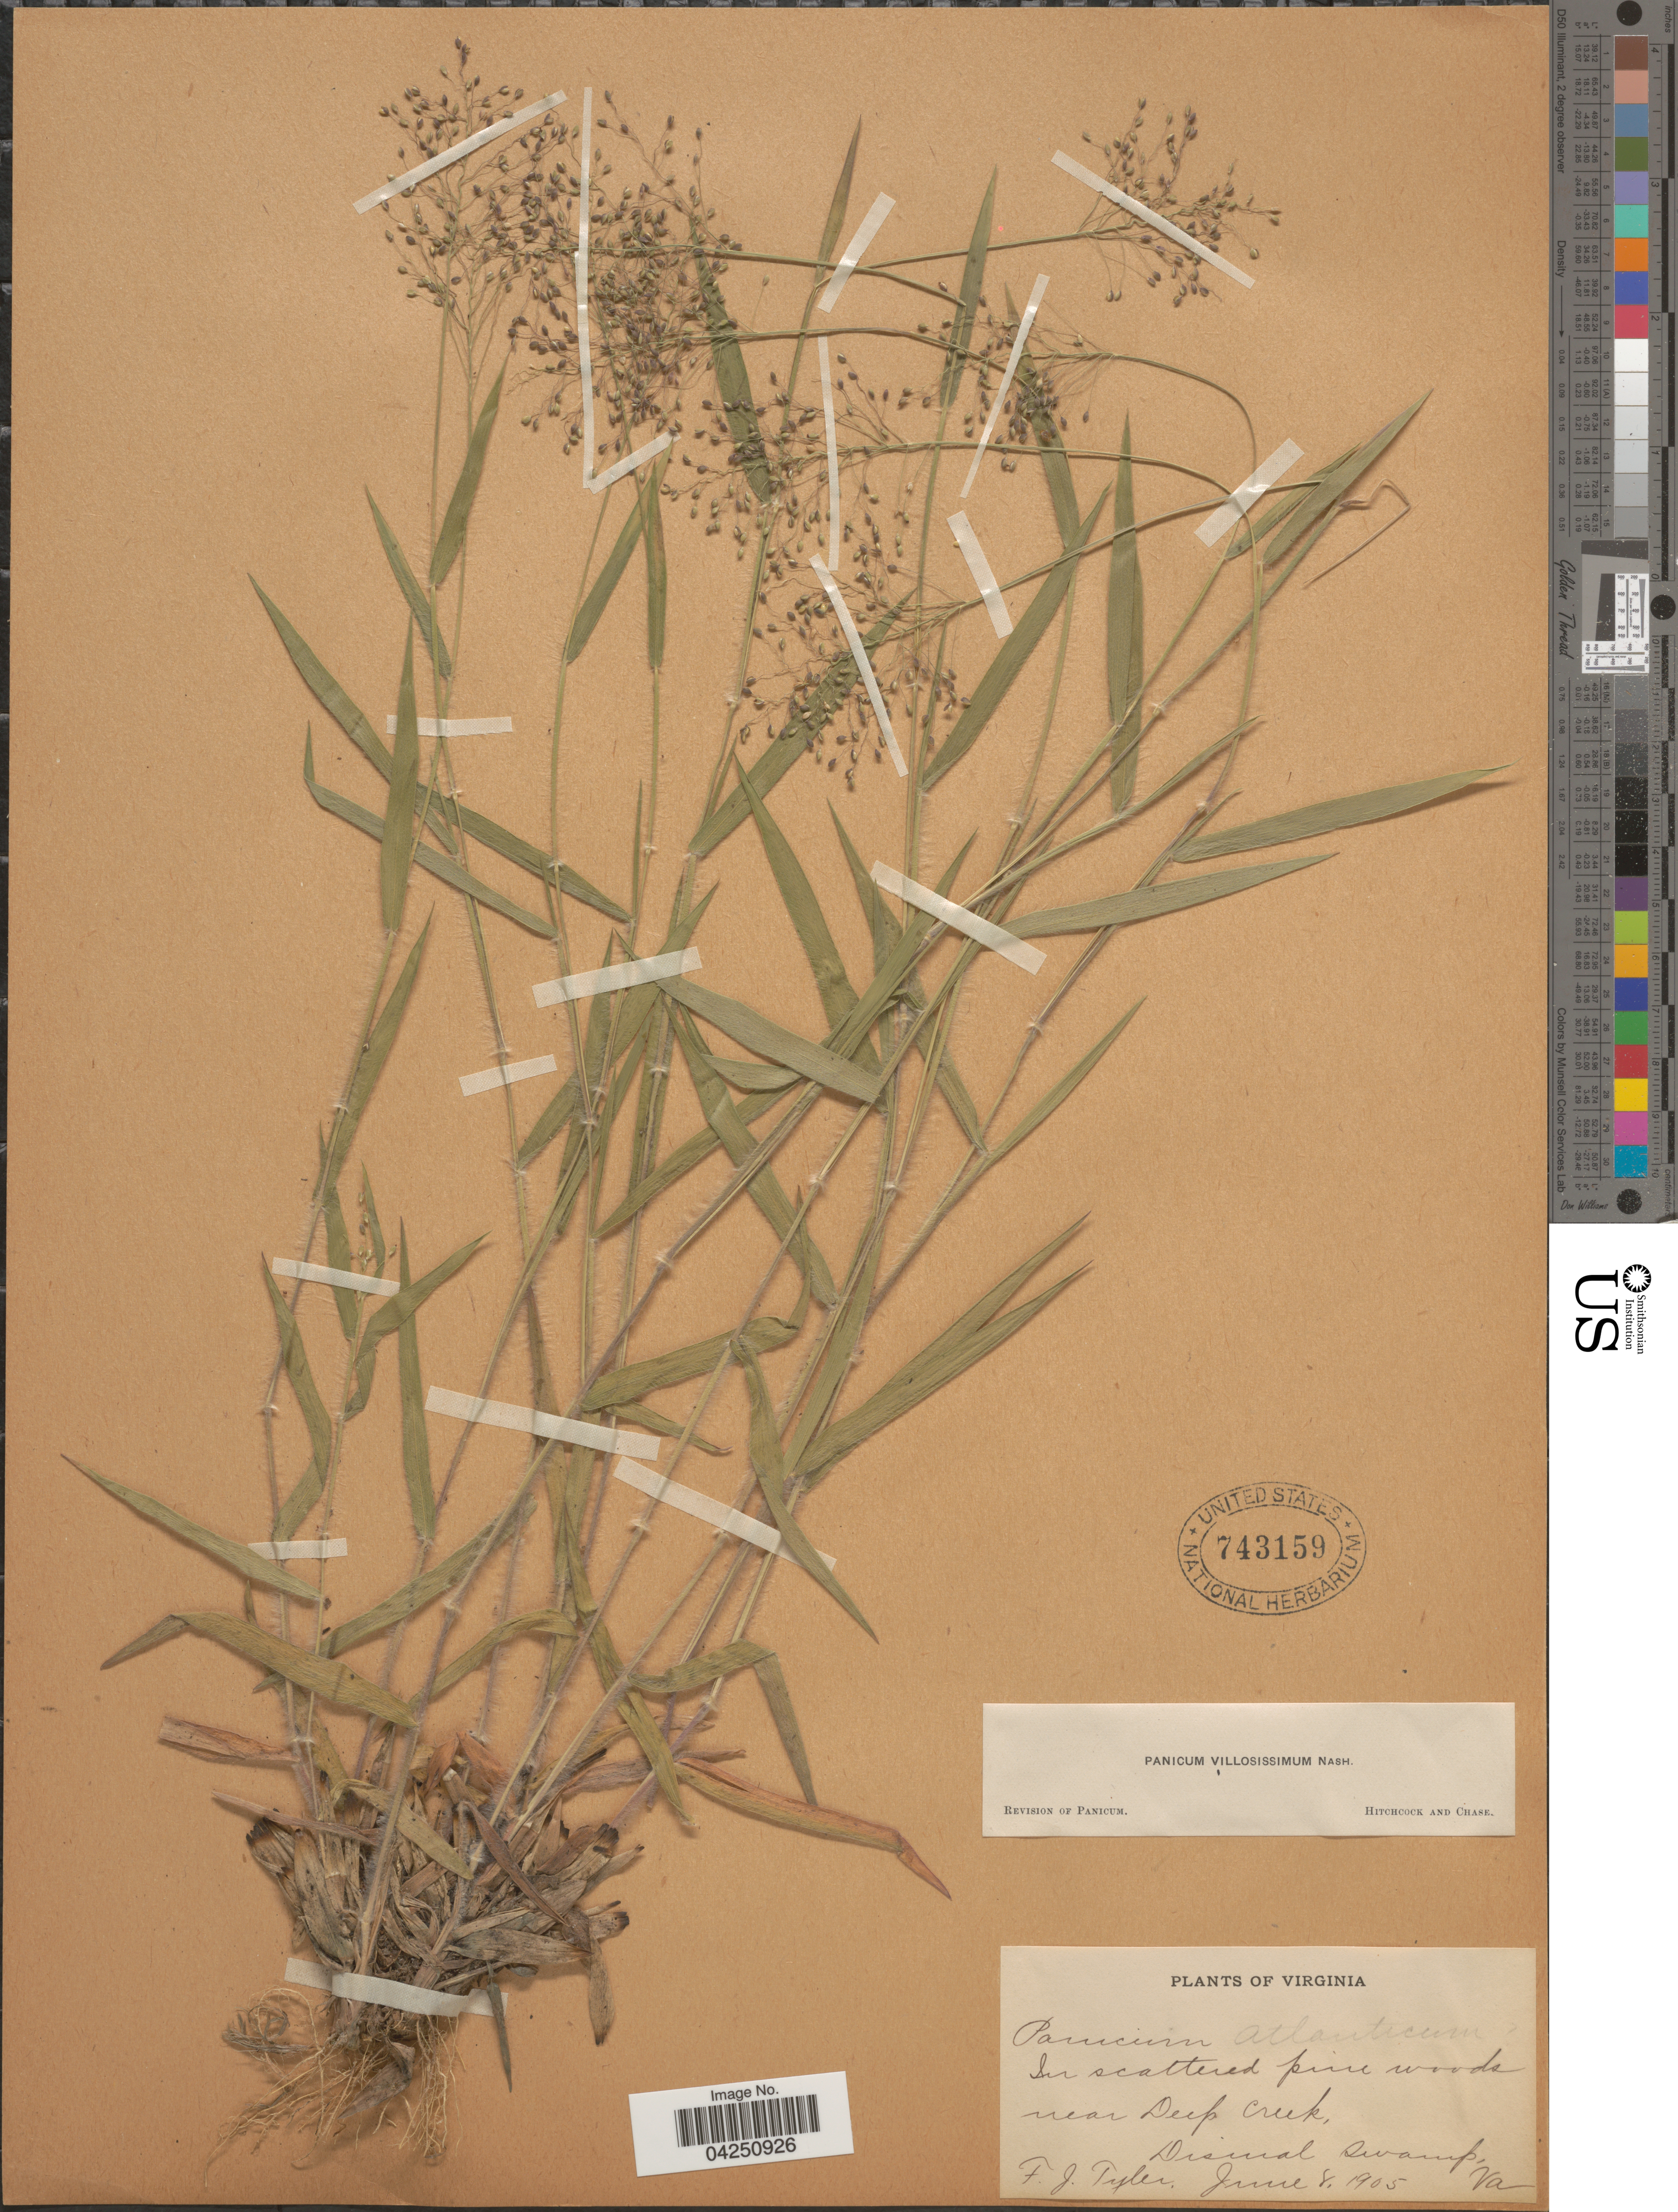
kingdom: Plantae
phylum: Tracheophyta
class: Liliopsida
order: Poales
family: Poaceae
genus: Dichanthelium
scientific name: Dichanthelium acuminatum var. acuminatum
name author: (Sw.) Gould & C.A. Clark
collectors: F. Tyler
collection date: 1905-06-08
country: United States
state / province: Virginia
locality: In scattered pine woods near Deep Creek, Dismal Swamp.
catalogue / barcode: US 743159